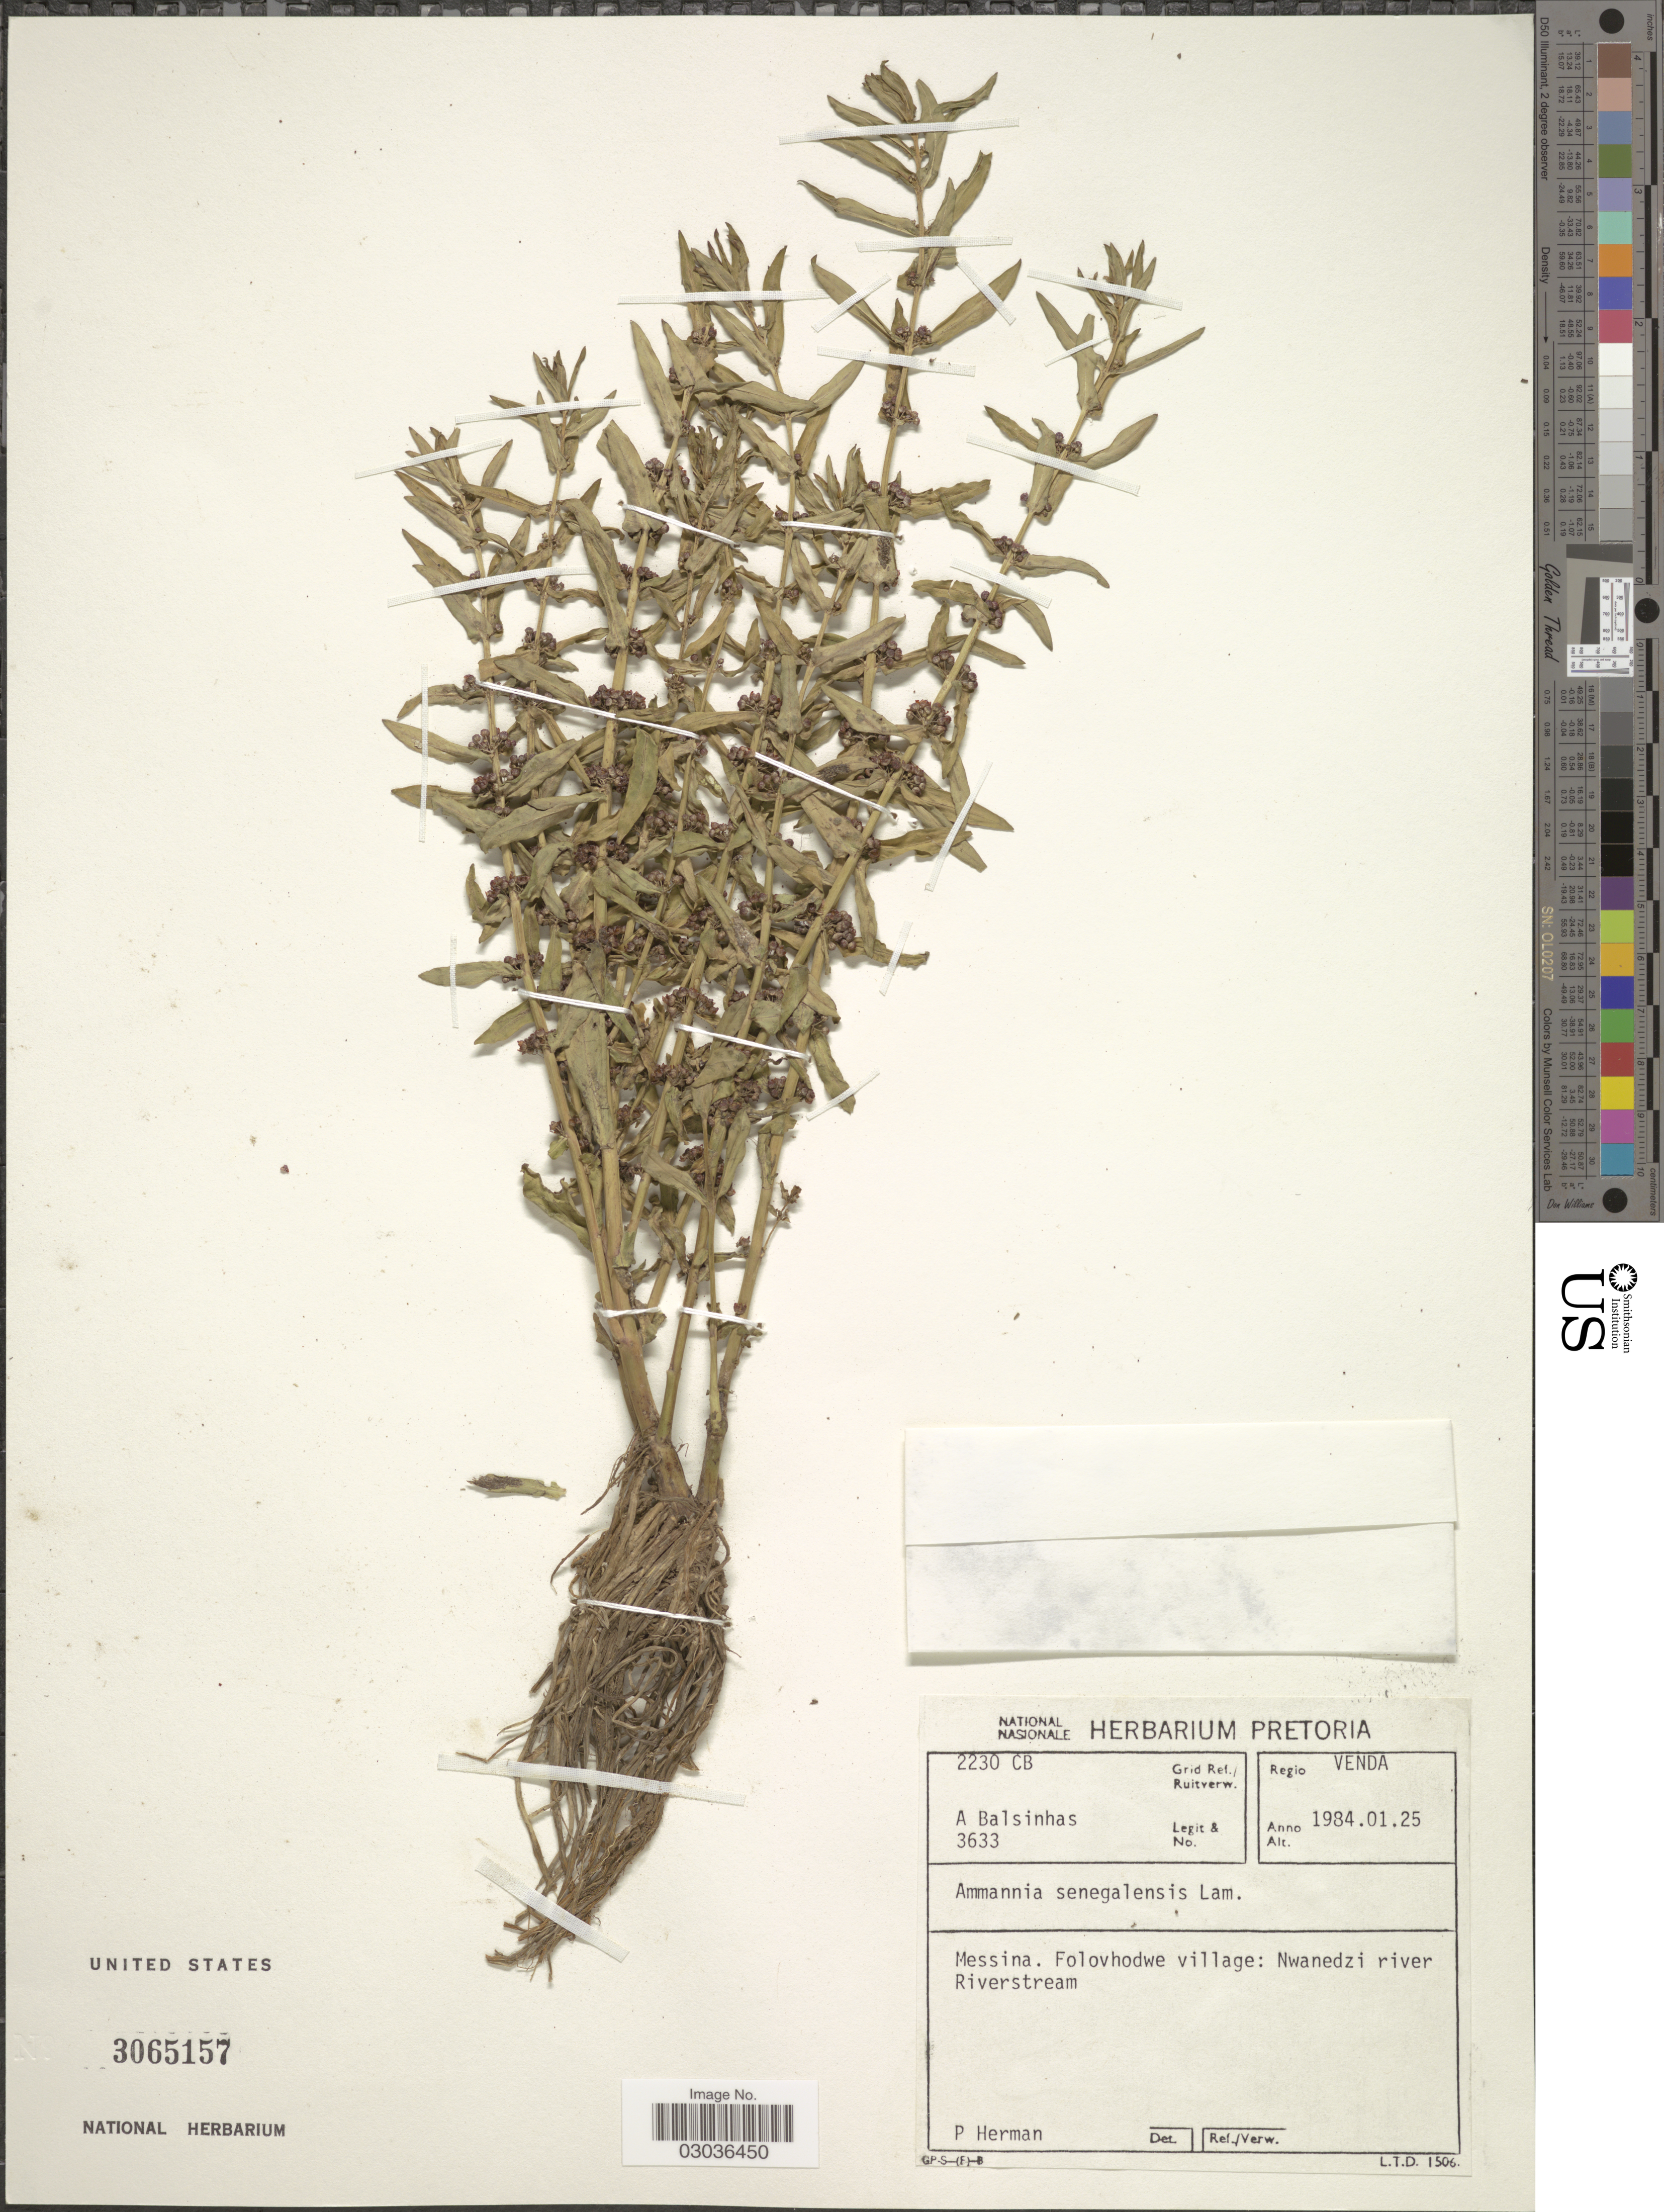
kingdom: Plantae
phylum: Tracheophyta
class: Magnoliopsida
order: Myrtales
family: Lythraceae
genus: Ammannia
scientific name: Ammannia senegalensis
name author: Lam.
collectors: A. A. Balsinhas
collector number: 3633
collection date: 1984-01-25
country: South Africa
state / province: Limpopo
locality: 2230 CB Grid Ref./Ruitverw. Regio Venda. Messina. Folovhodwe village: Nwanedzi river.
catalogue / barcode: US 3065157